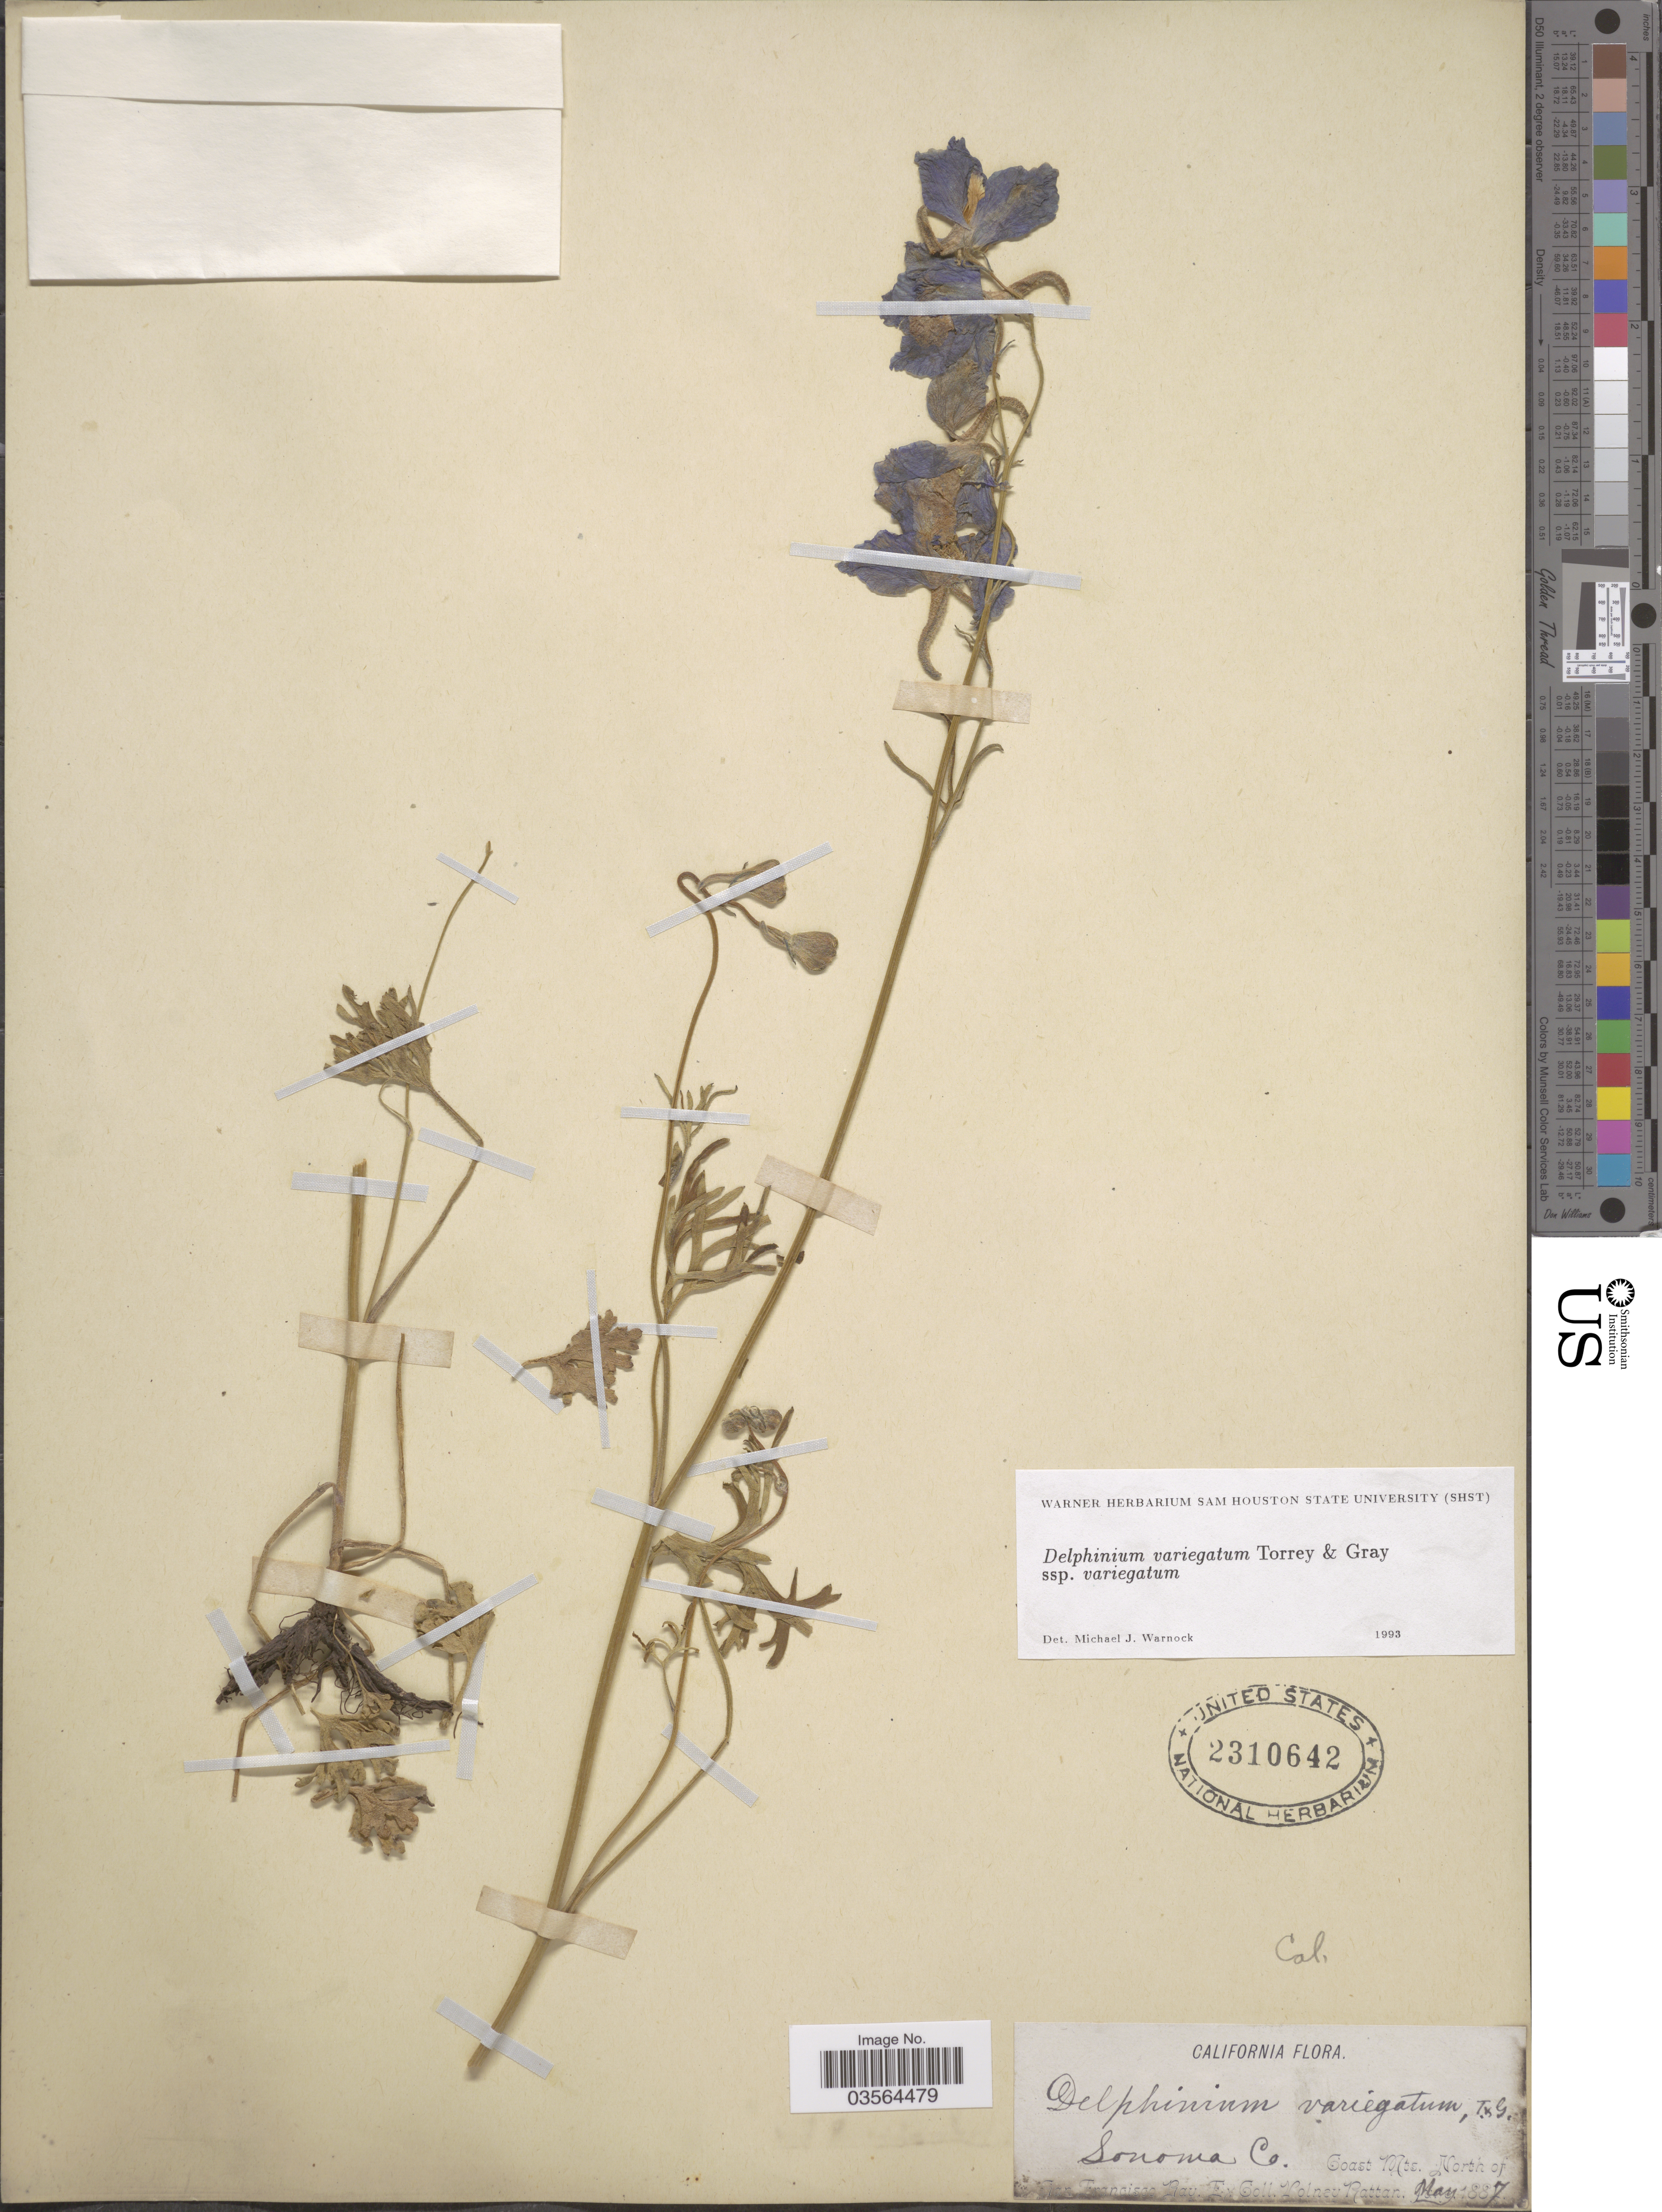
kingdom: Plantae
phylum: Tracheophyta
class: Magnoliopsida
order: Ranunculales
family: Ranunculaceae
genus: Delphinium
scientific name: Delphinium variegatum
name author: Torr. & A. Gray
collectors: V. Rattan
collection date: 1887-05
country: United States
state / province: California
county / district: San Francisco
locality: Sonoma Co. Coast Mts. North of San Francisco Bay.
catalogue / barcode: US 2310642